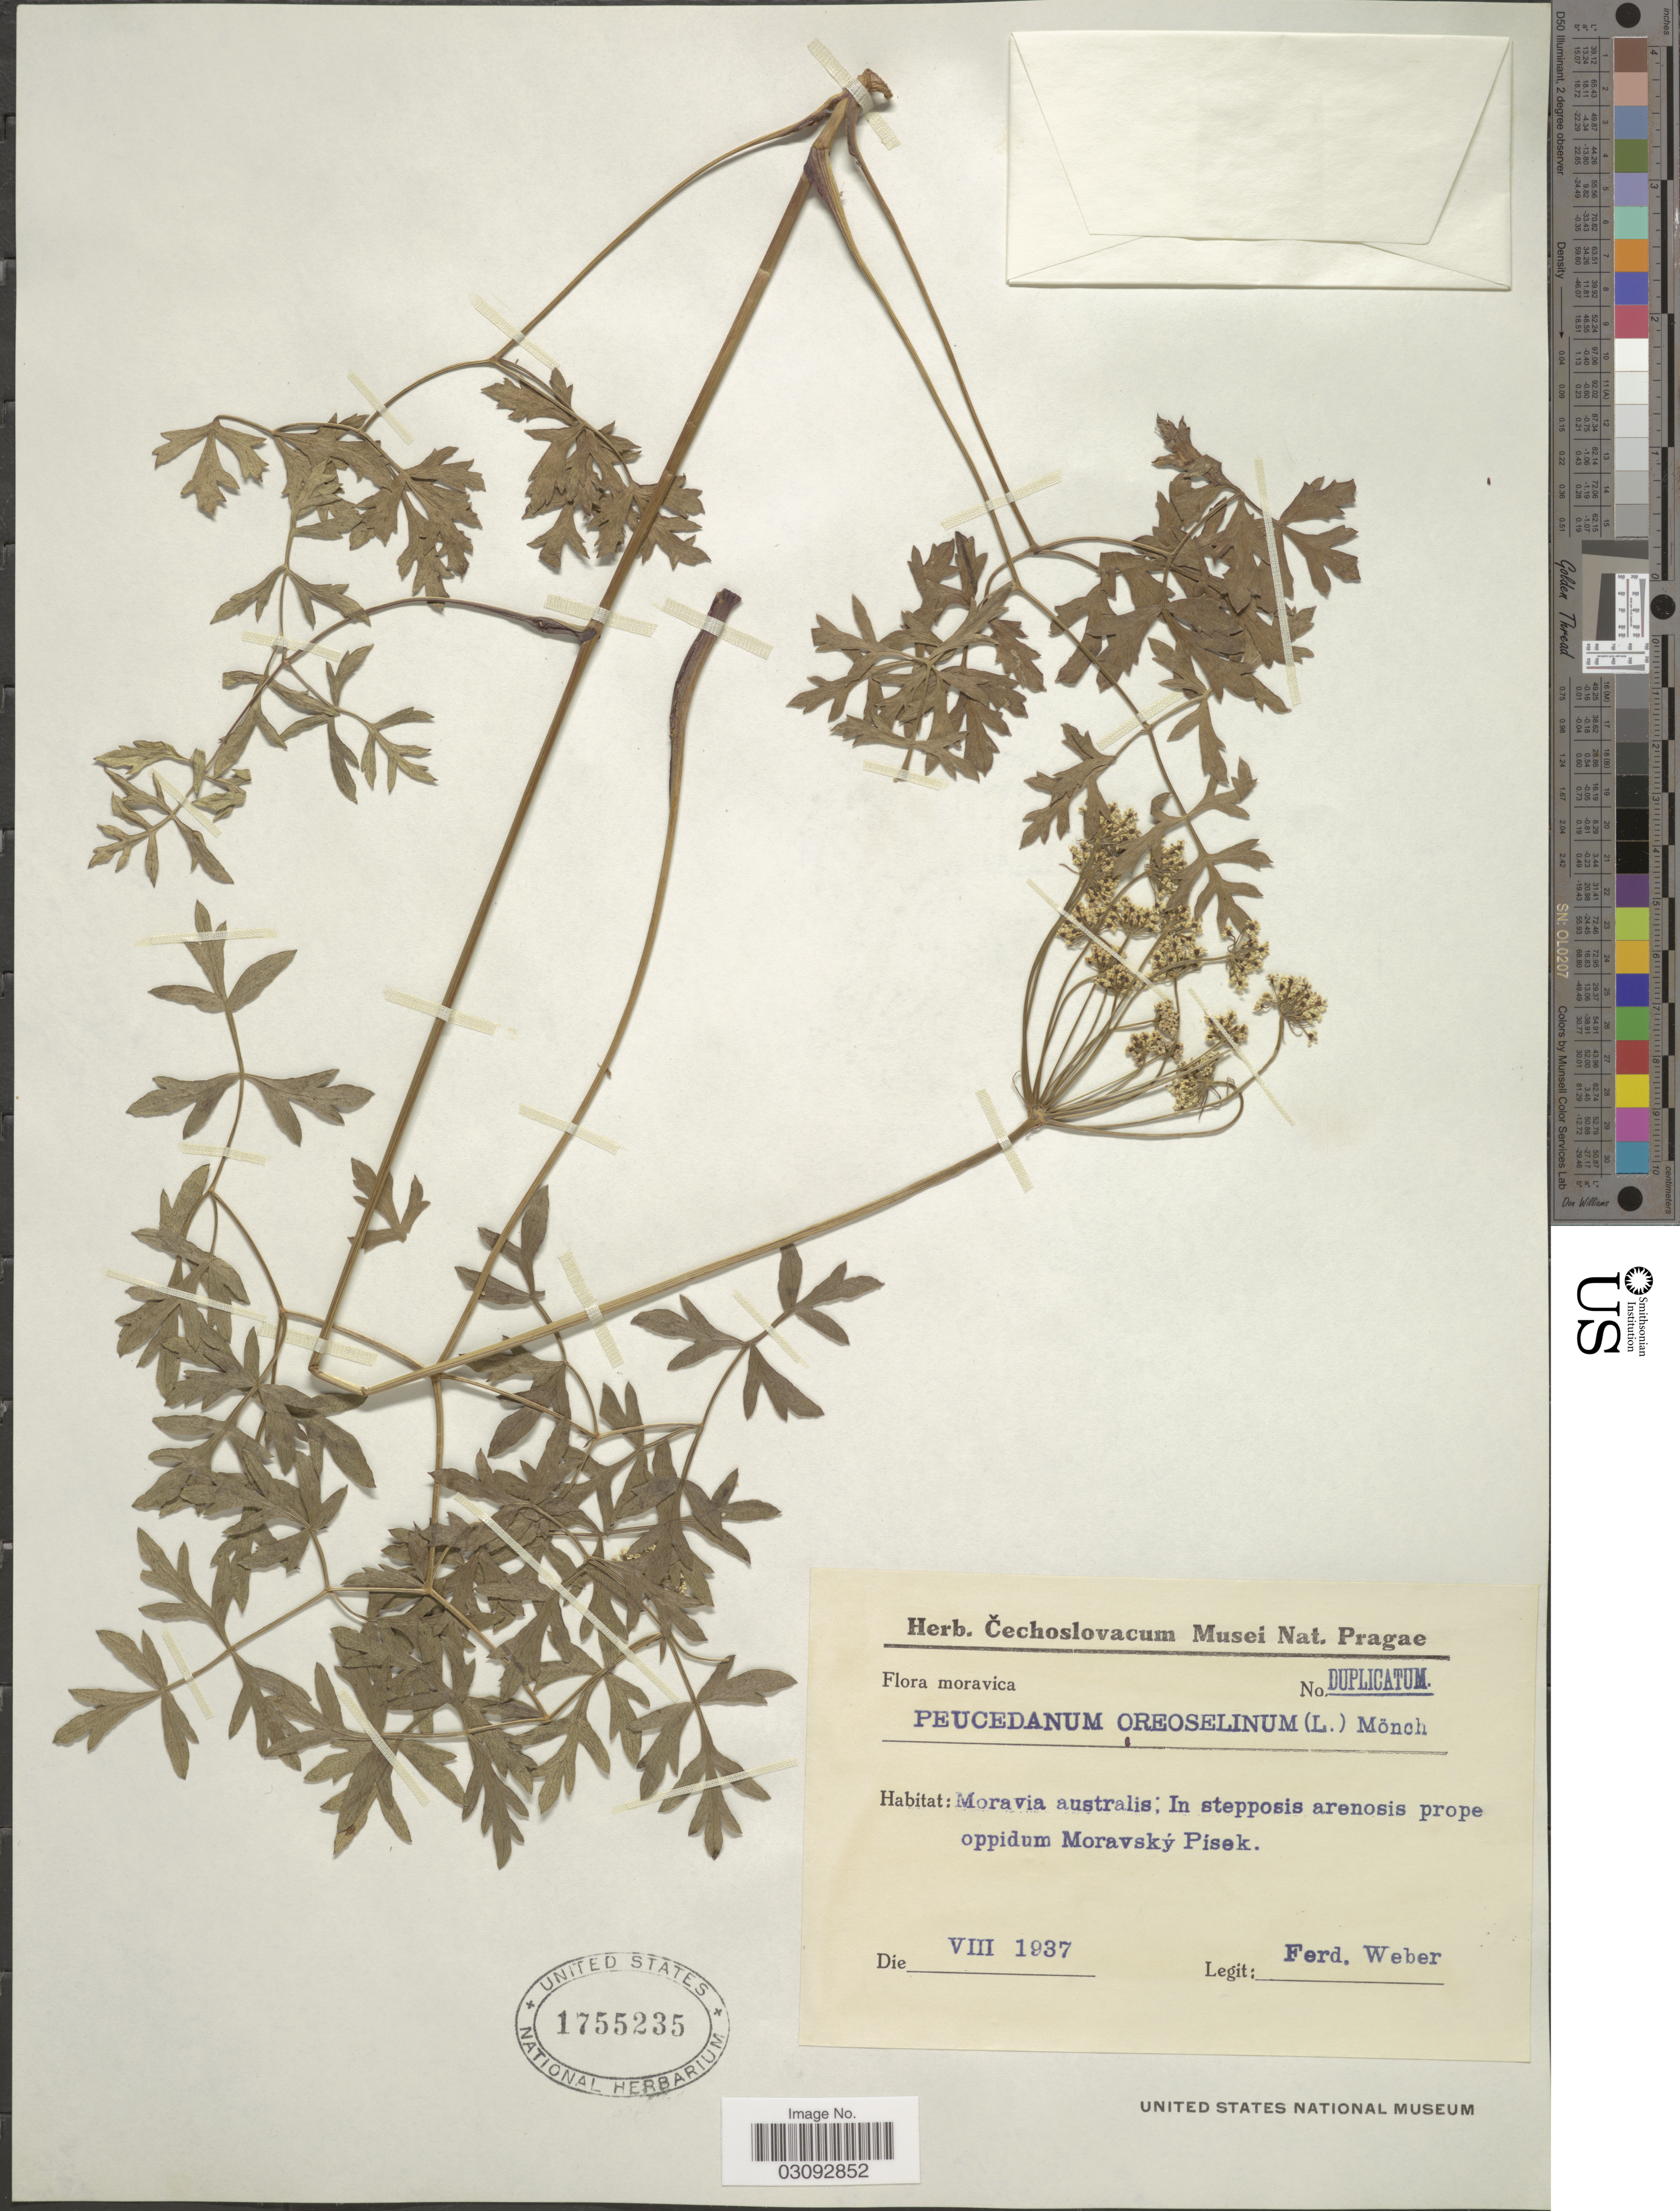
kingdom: Plantae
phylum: Tracheophyta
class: Magnoliopsida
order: Apiales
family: Apiaceae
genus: Peucedanum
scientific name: Peucedanum oreoselinum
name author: (L.) Moench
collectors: F. Weber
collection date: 1937-08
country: Czechia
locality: Moravia australis: In stepposis arenosis prope oppidum Moravský Pisek.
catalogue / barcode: US 1755235